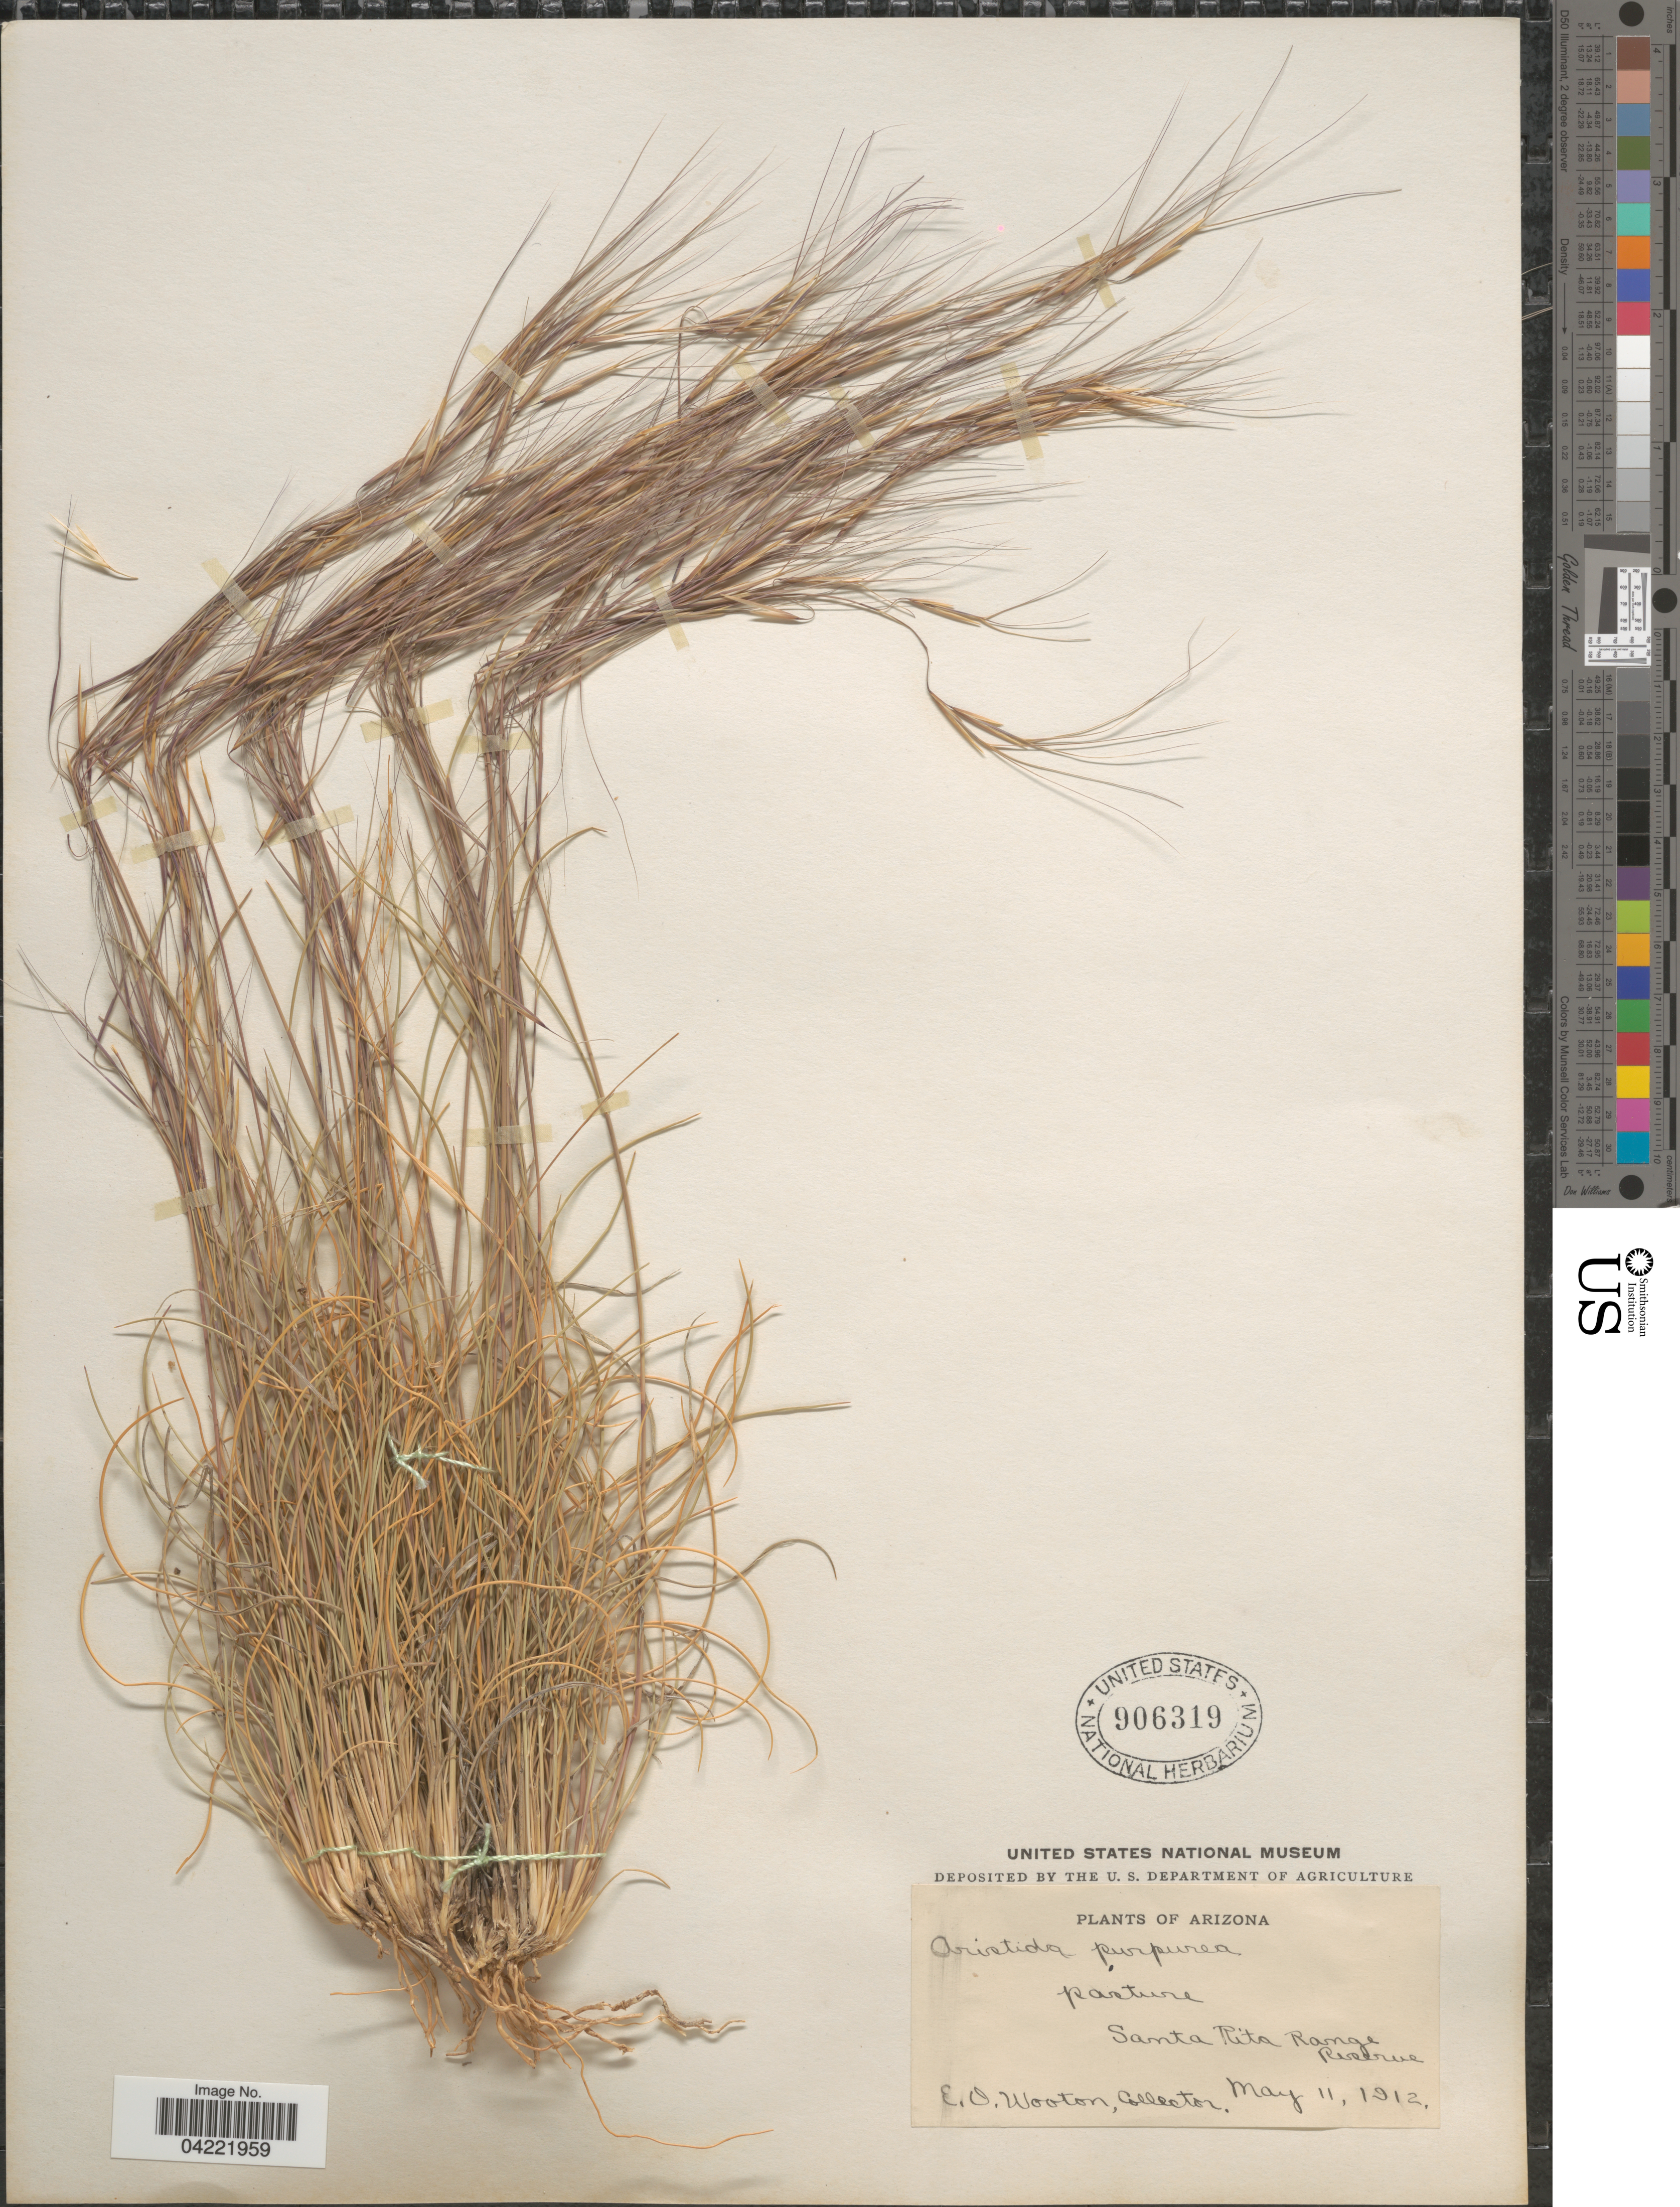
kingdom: Plantae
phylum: Tracheophyta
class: Liliopsida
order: Poales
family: Poaceae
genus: Aristida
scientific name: Aristida purpurea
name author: Nutt.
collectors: E. O. Wooton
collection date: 1912-05-11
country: United States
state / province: Arizona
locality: Pasture. Santa Rita Range Reserve.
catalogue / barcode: US 906319